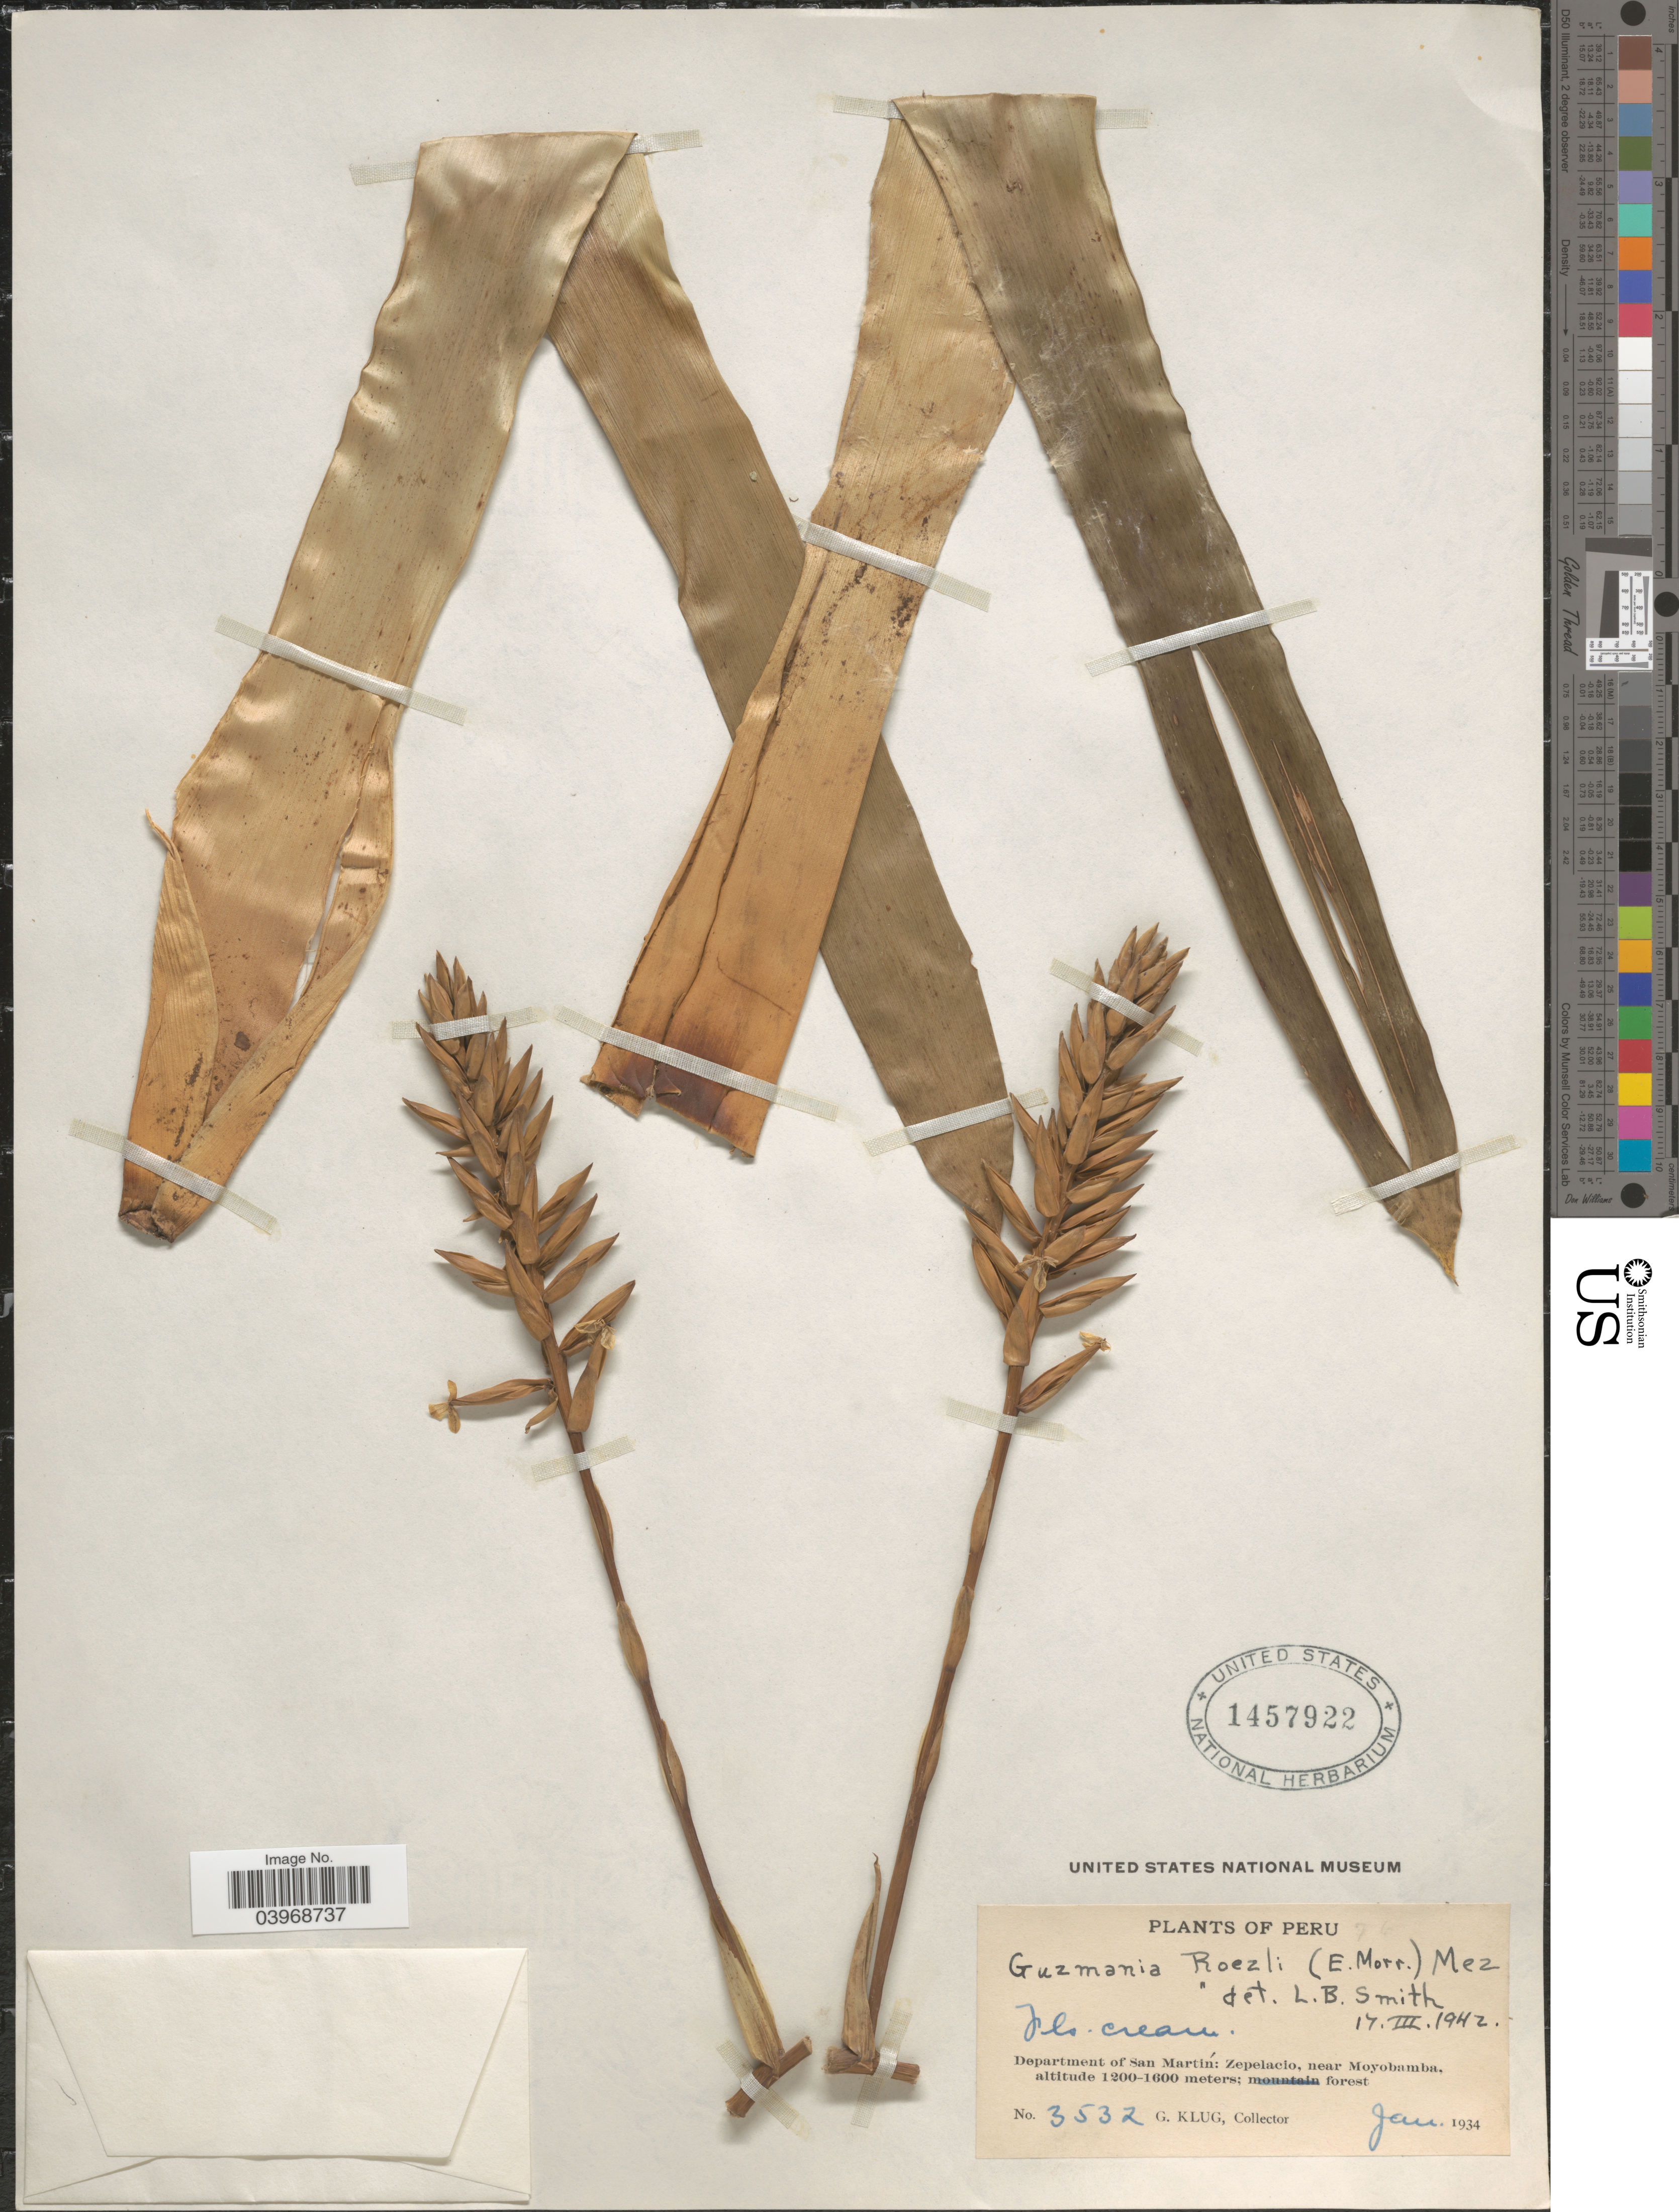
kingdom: Plantae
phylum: Tracheophyta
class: Liliopsida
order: Poales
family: Bromeliaceae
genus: Guzmania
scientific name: Guzmania roezlii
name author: (É. Morren) Mez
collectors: G. Klug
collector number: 3532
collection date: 1934-01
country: Peru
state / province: San Martín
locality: Department of San Martín: Zepelacio, near Moyobamba.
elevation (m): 1200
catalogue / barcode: US 1457922